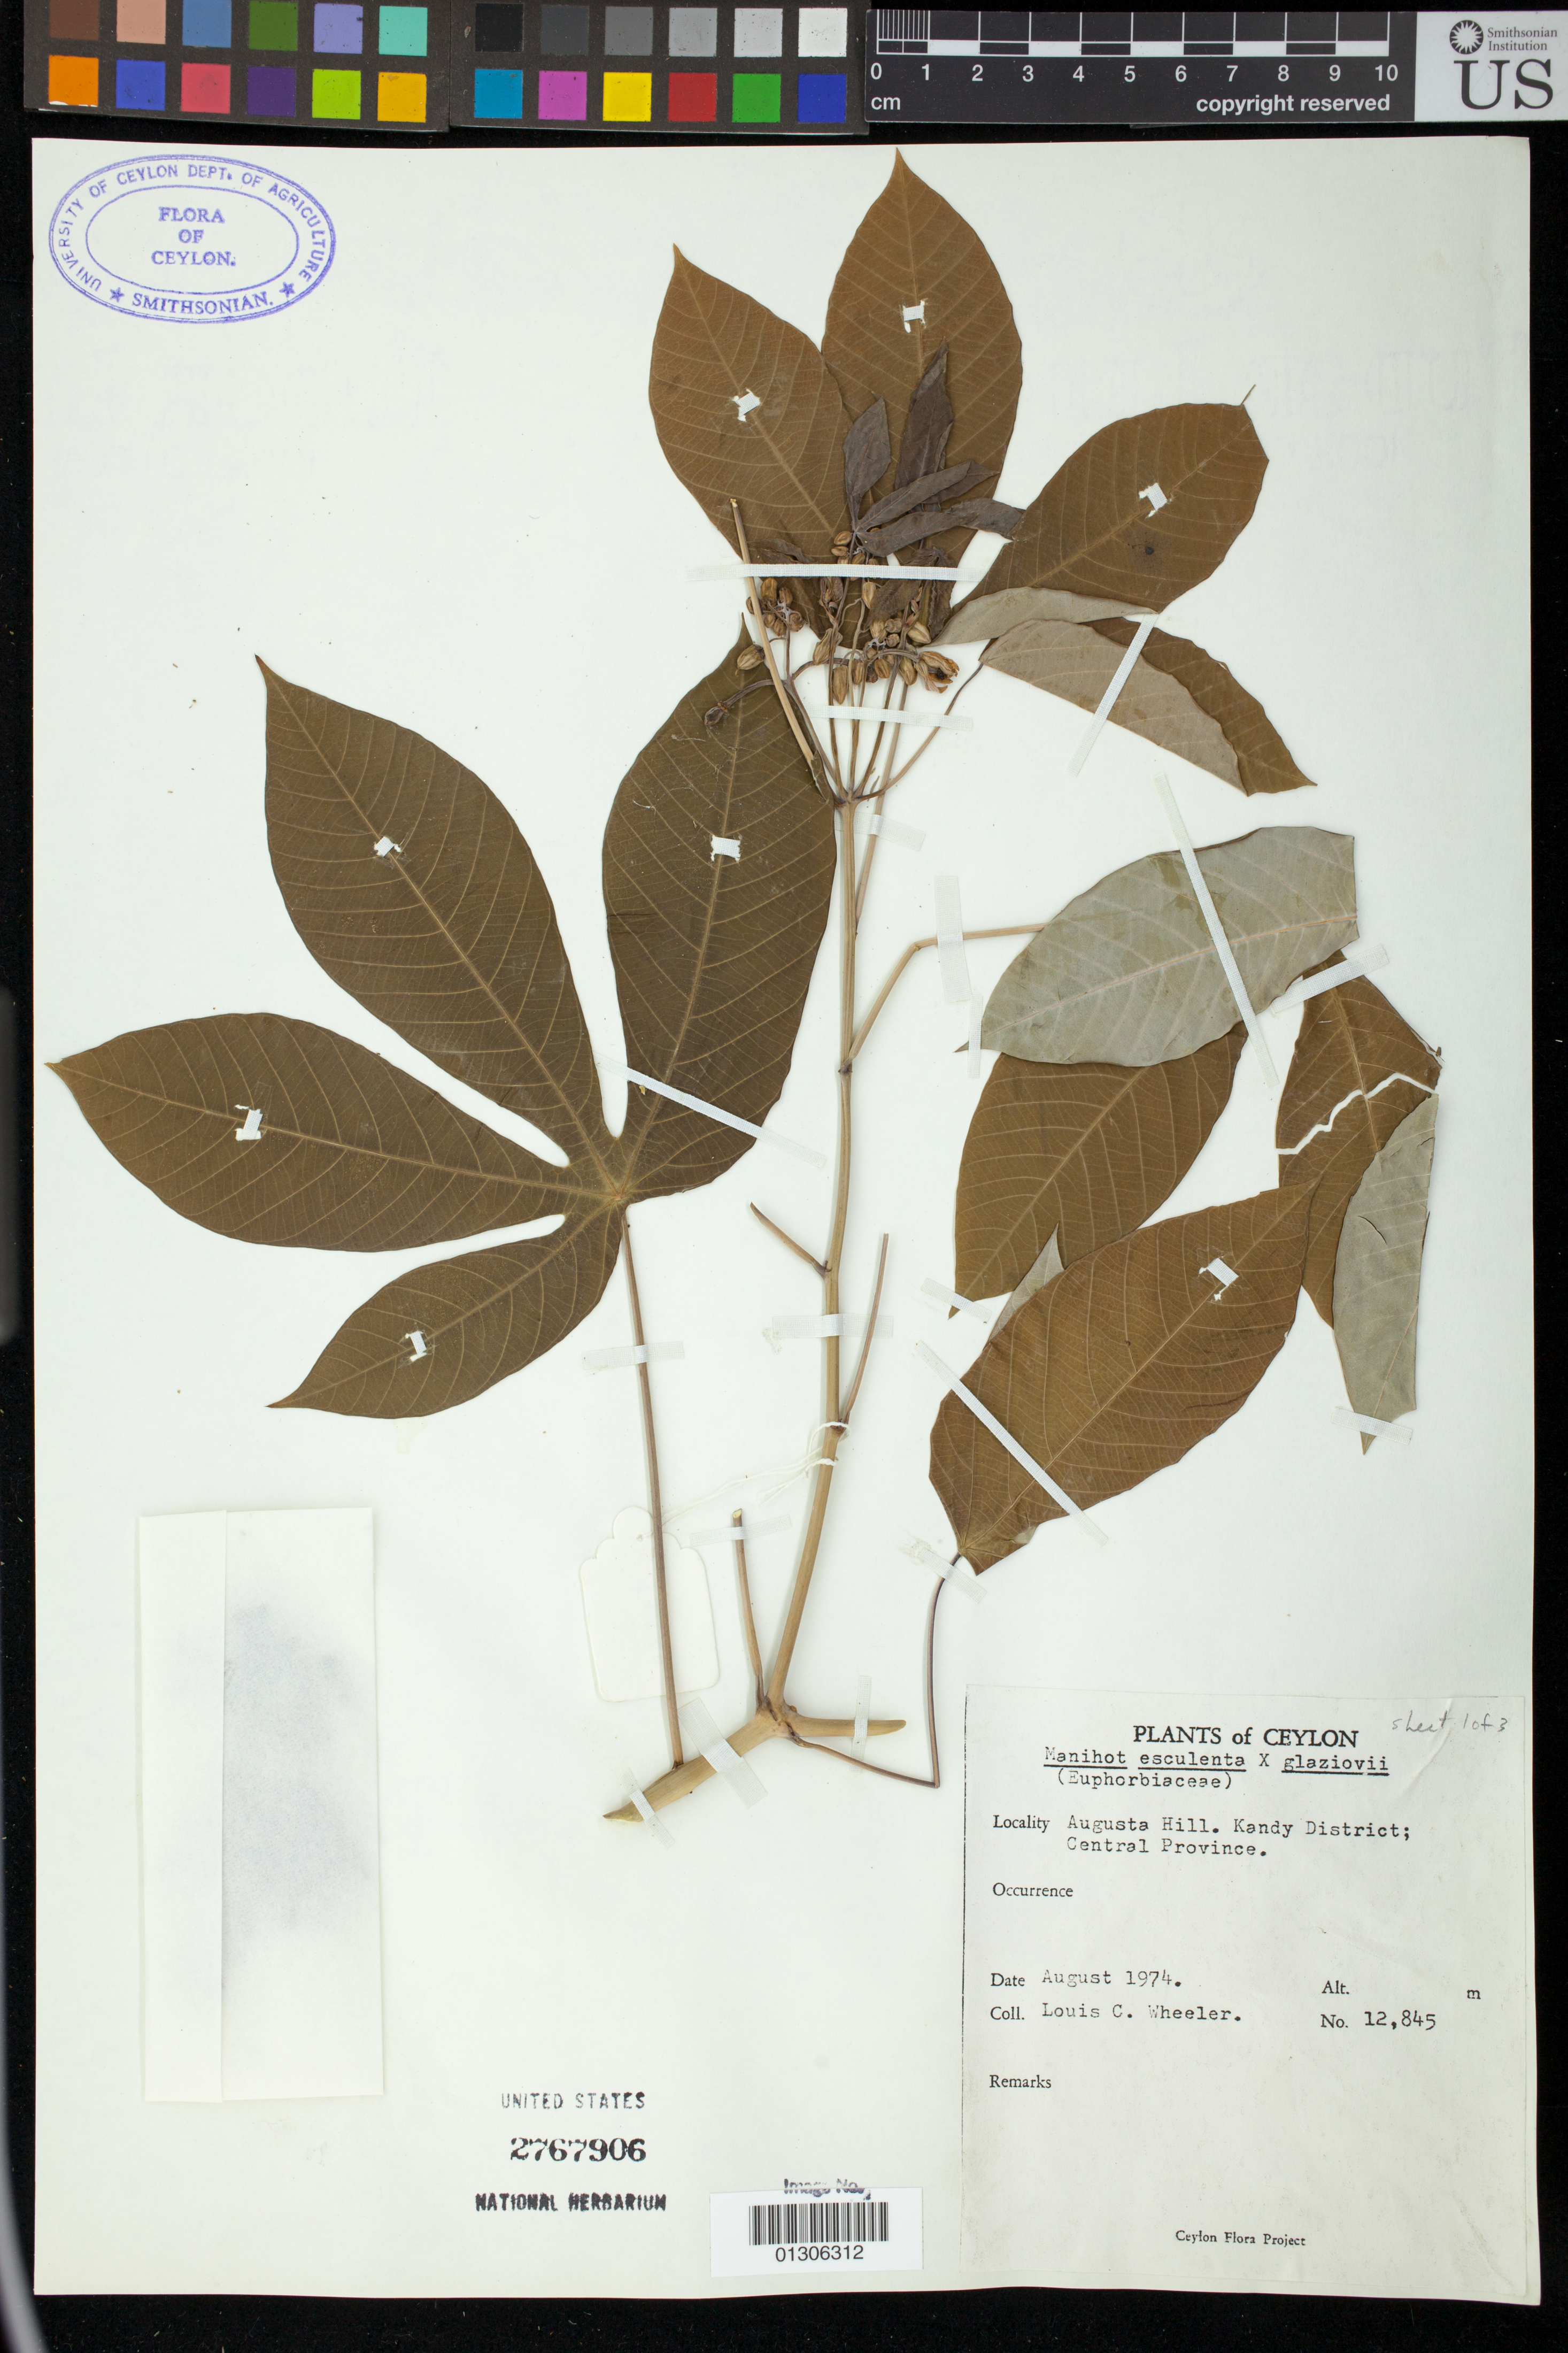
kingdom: Plantae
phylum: Tracheophyta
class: Magnoliopsida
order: Malpighiales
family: Euphorbiaceae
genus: Manihot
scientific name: Manihot esculenta x M. glaziovii Müll. Arg.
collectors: L. C. Wheeler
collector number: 12845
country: Sri Lanka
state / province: Central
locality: Augusta Hill. Kandy District.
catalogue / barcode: US 2767906